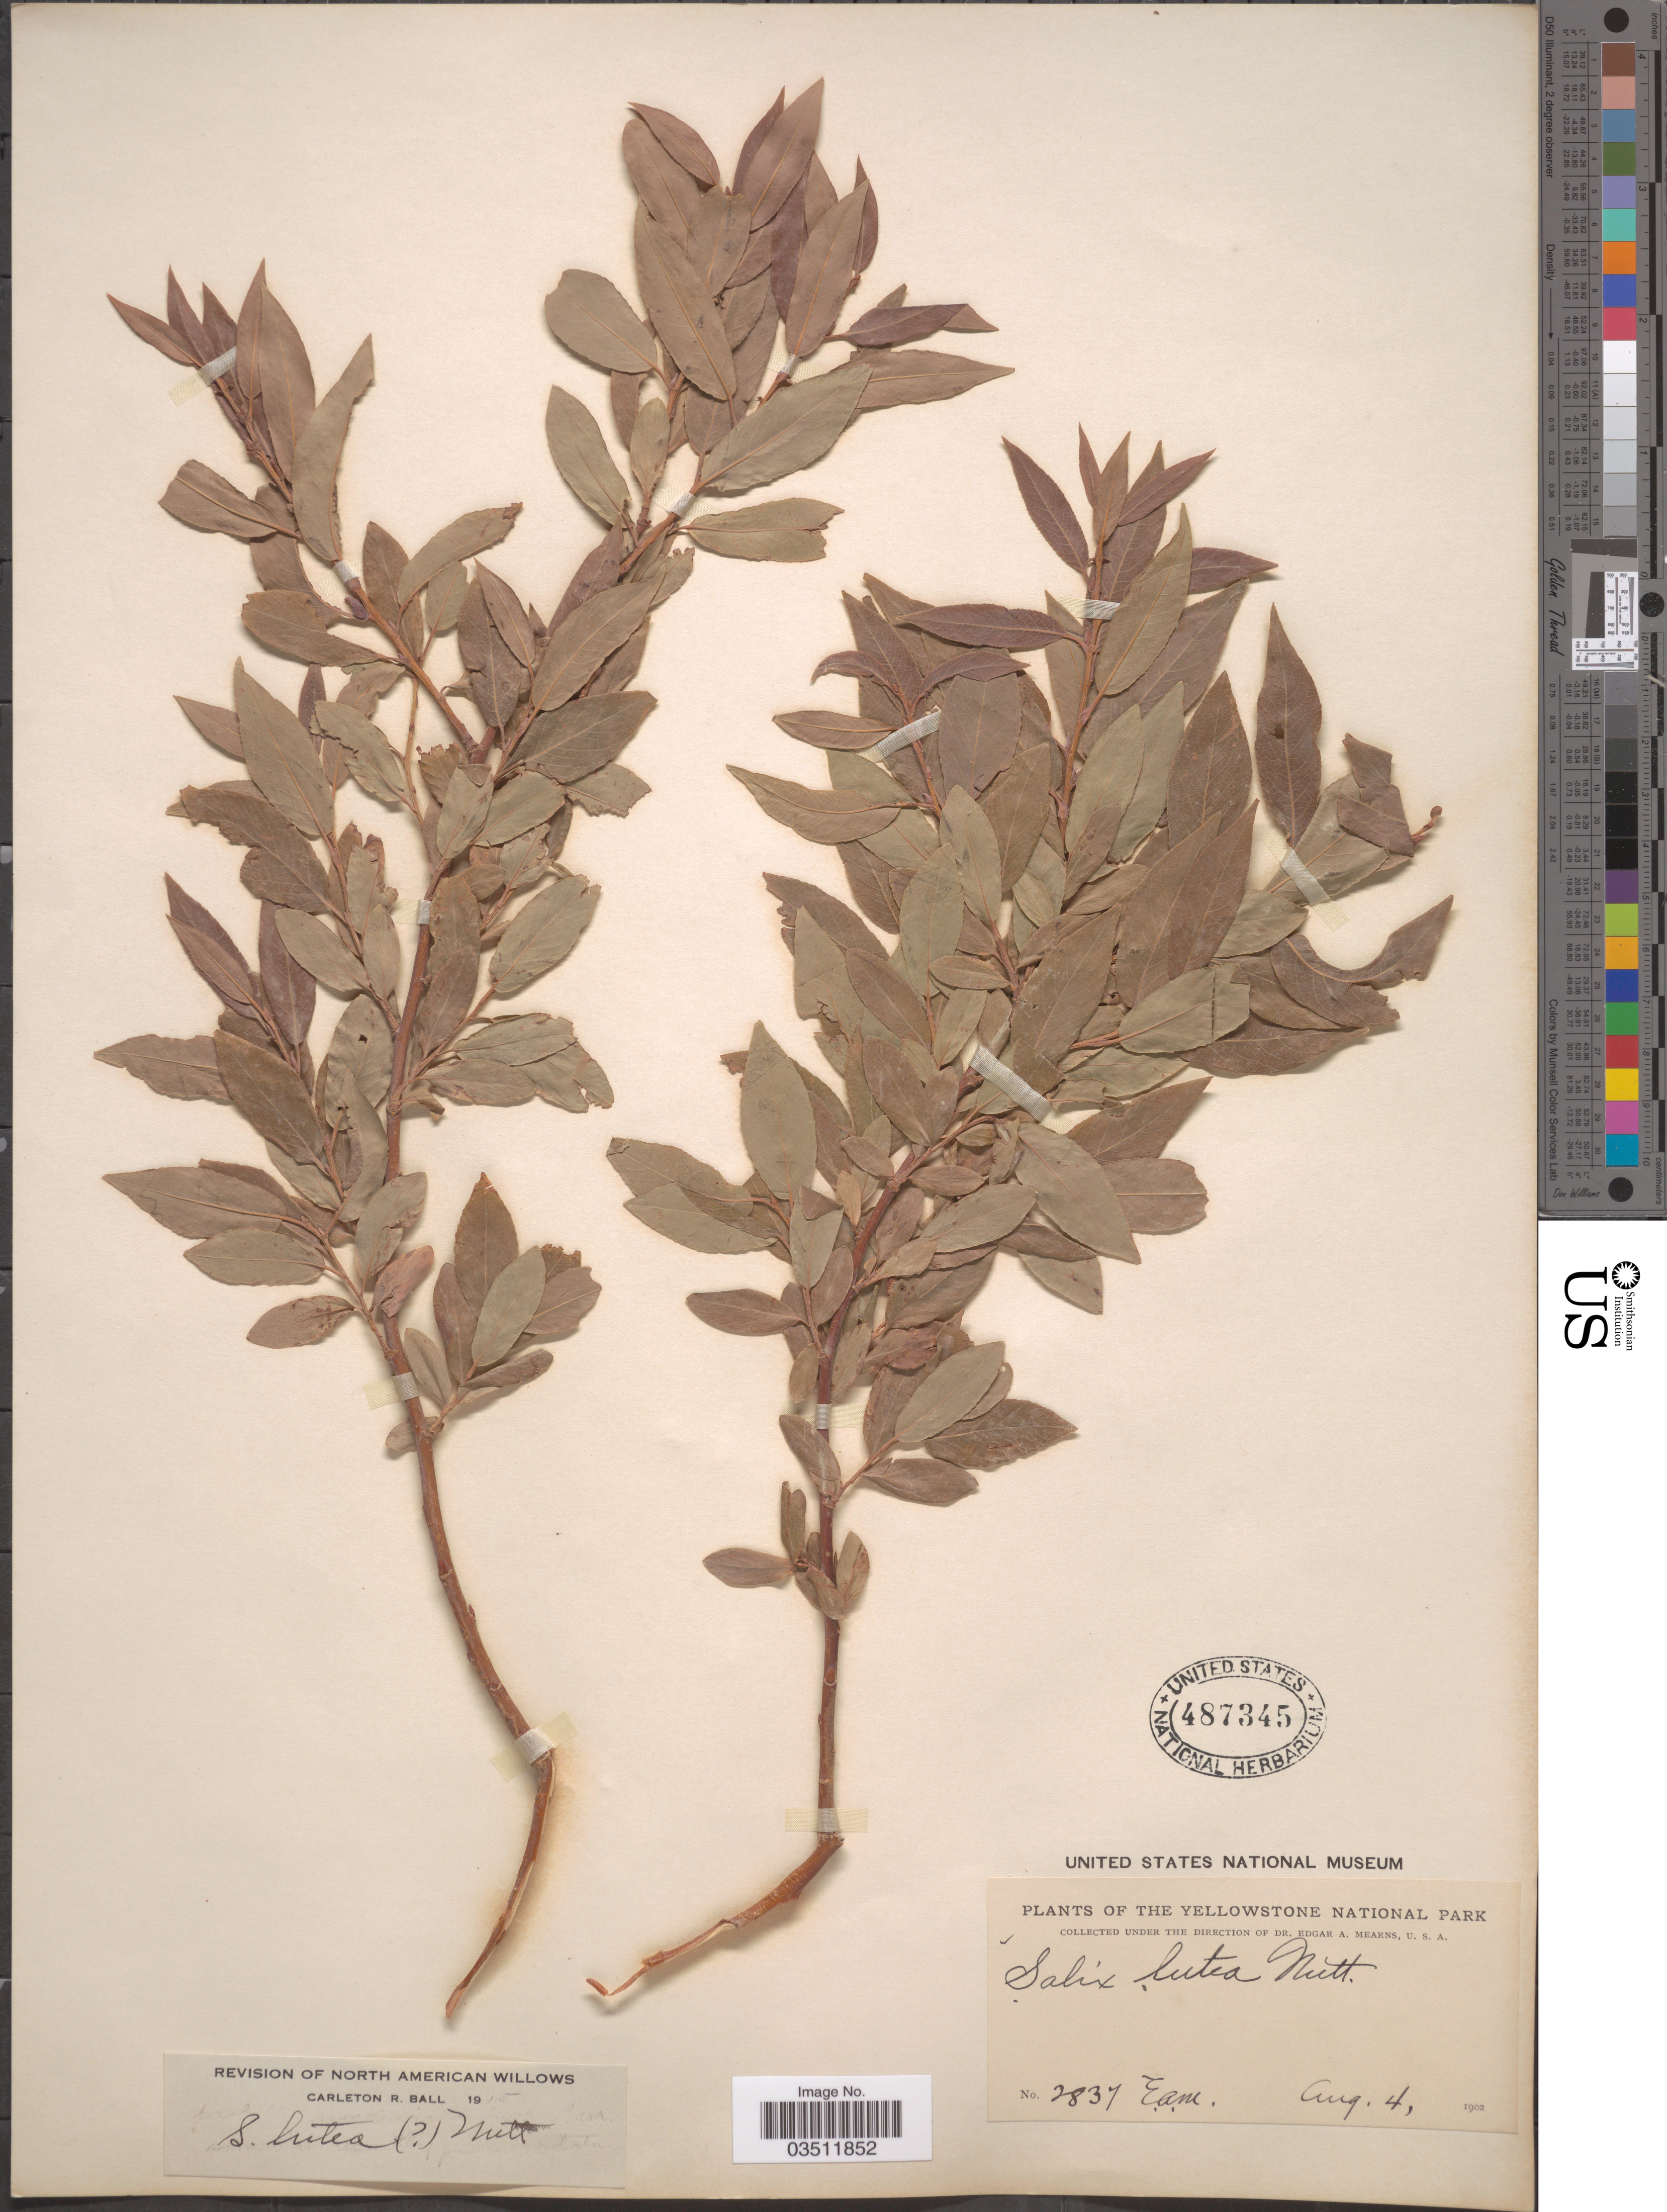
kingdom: Plantae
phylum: Tracheophyta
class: Magnoliopsida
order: Malpighiales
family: Salicaceae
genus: Salix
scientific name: Salix lutea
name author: Nutt.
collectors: E. A. Mearns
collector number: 2837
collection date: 1902-08-04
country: United States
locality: The Yellowstone National Park.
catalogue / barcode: US 487345